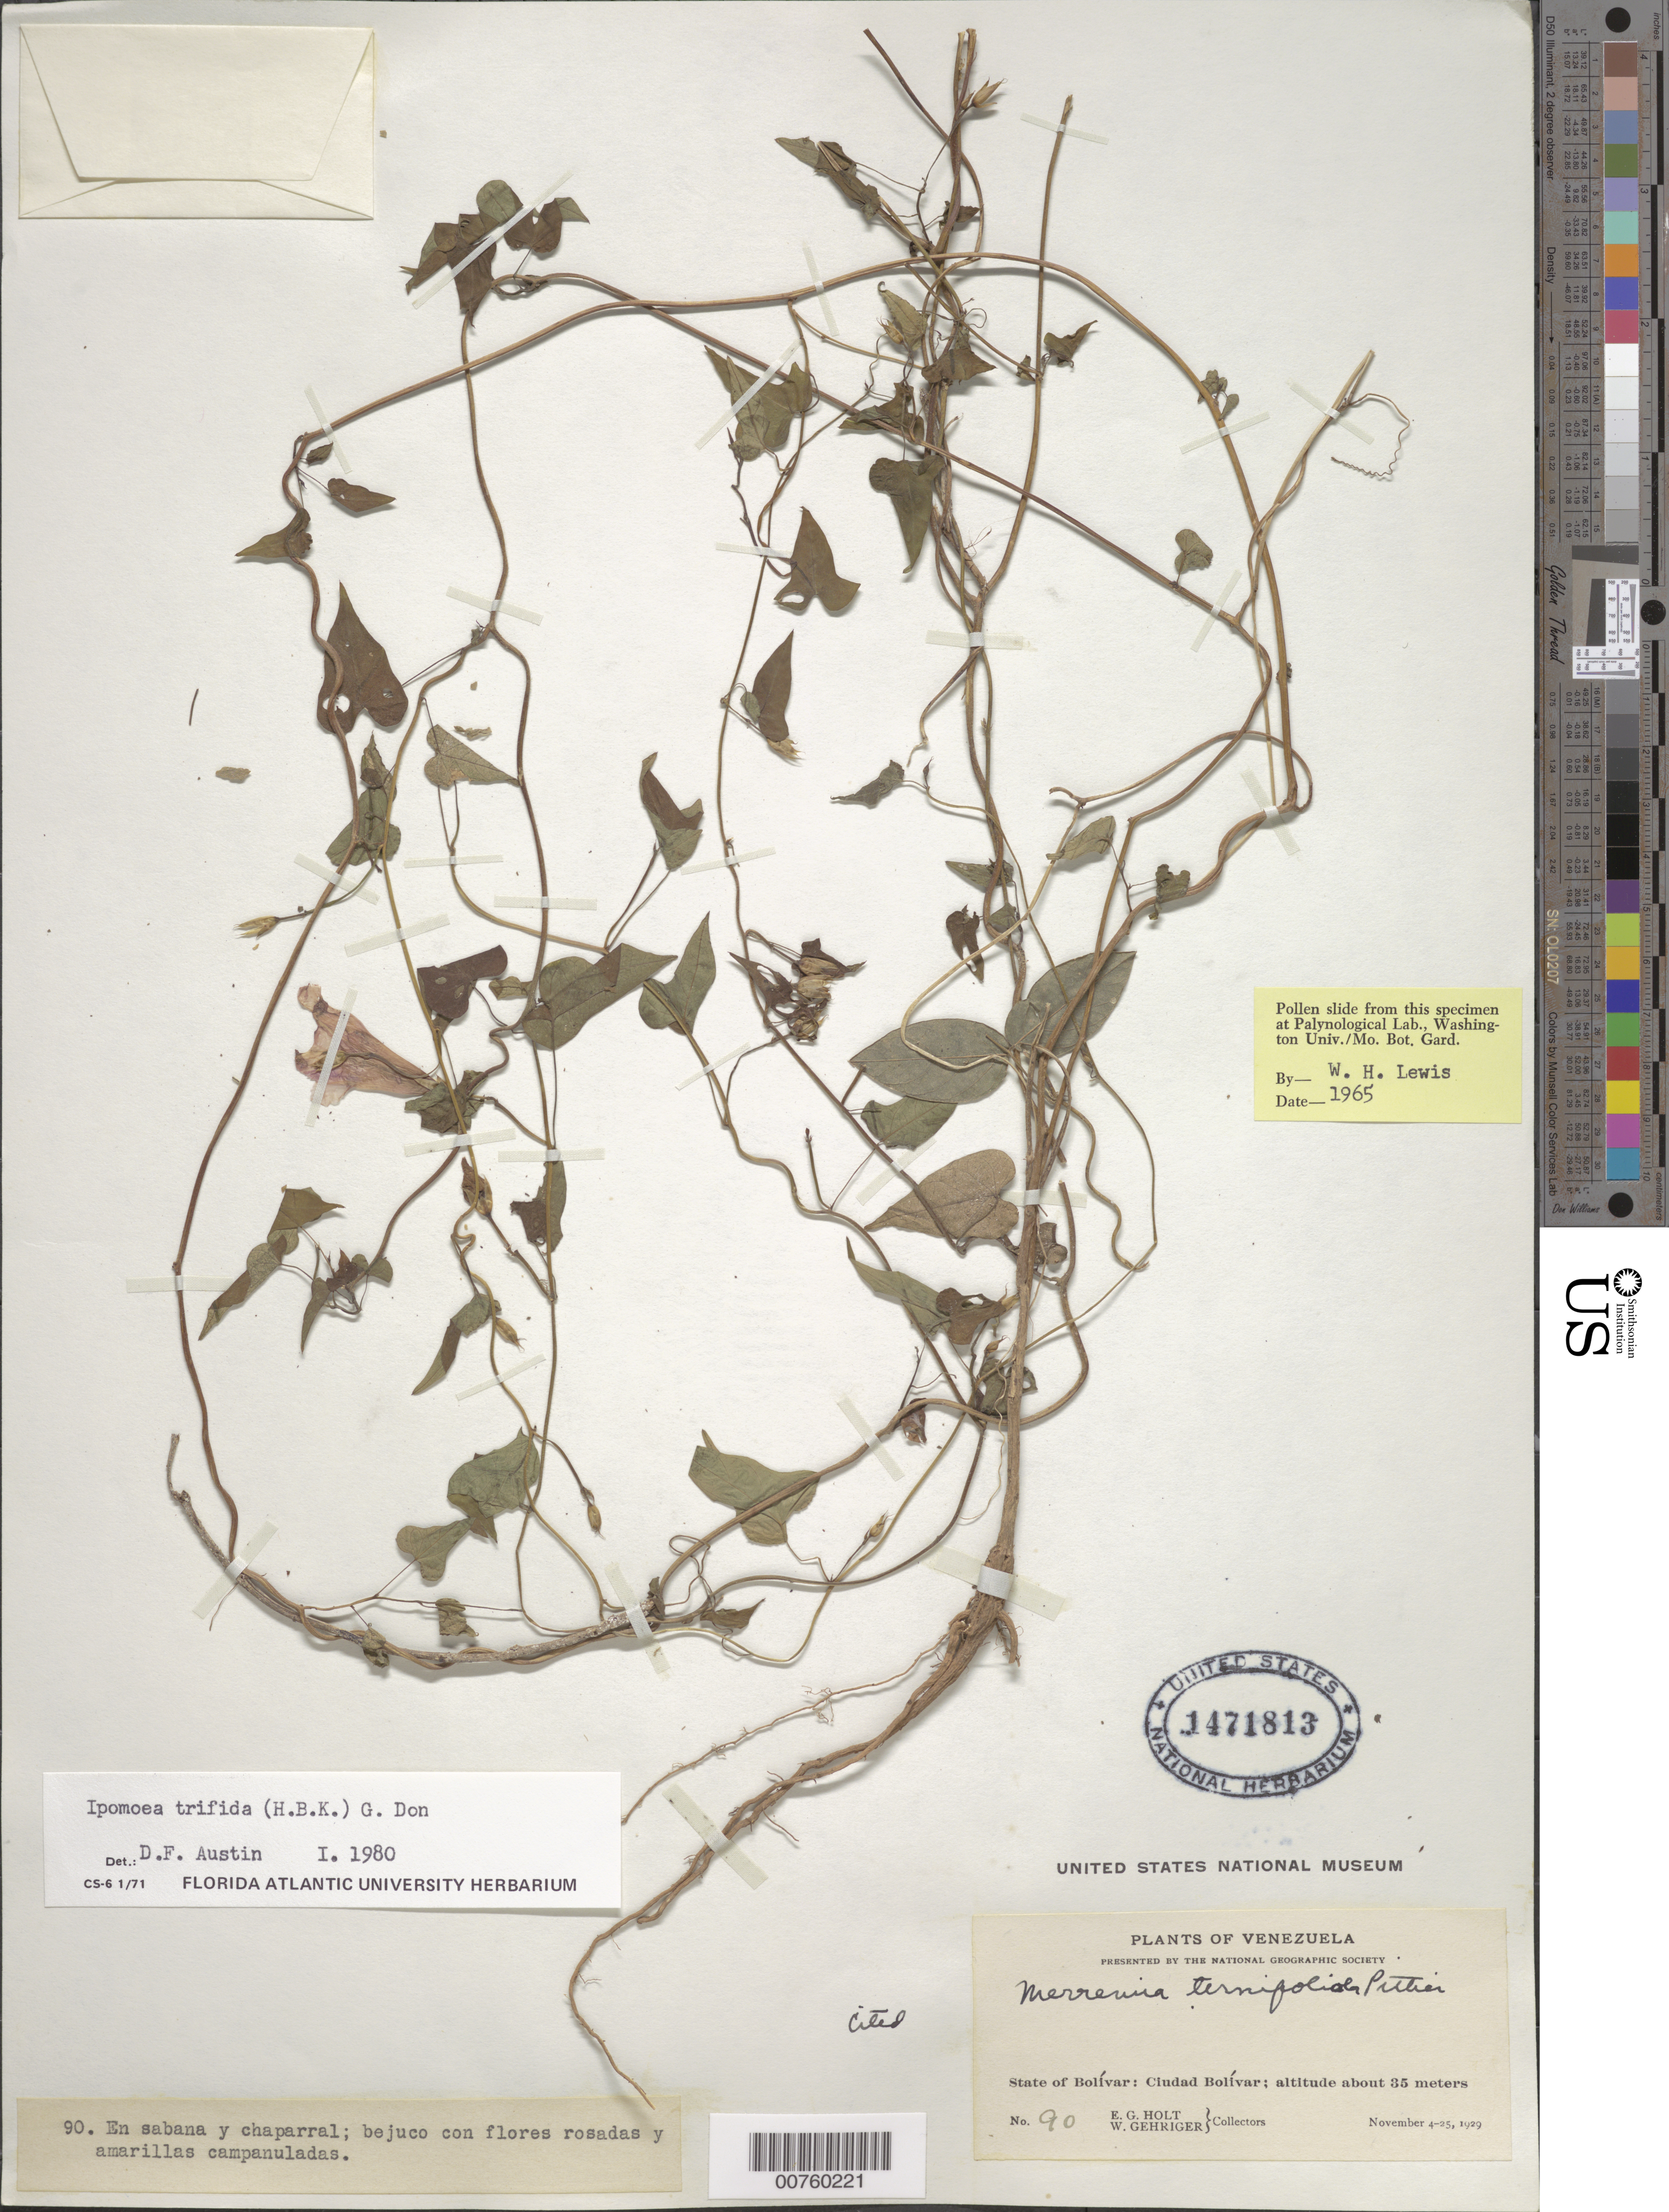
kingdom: Plantae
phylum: Tracheophyta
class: Magnoliopsida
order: Solanales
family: Convolvulaceae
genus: Ipomoea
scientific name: Ipomoea trifida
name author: (Kunth) G. Don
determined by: Austin, D. F.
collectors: E. Holt & W. Gehriger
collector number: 90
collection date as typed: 4-Nov-29 to 25-Nov-29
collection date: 1929-11-04/1929-11-25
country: Venezuela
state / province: Bolívar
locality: Ciudad Bolívar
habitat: Savanna and chaparral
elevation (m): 35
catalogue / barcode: US 1471813